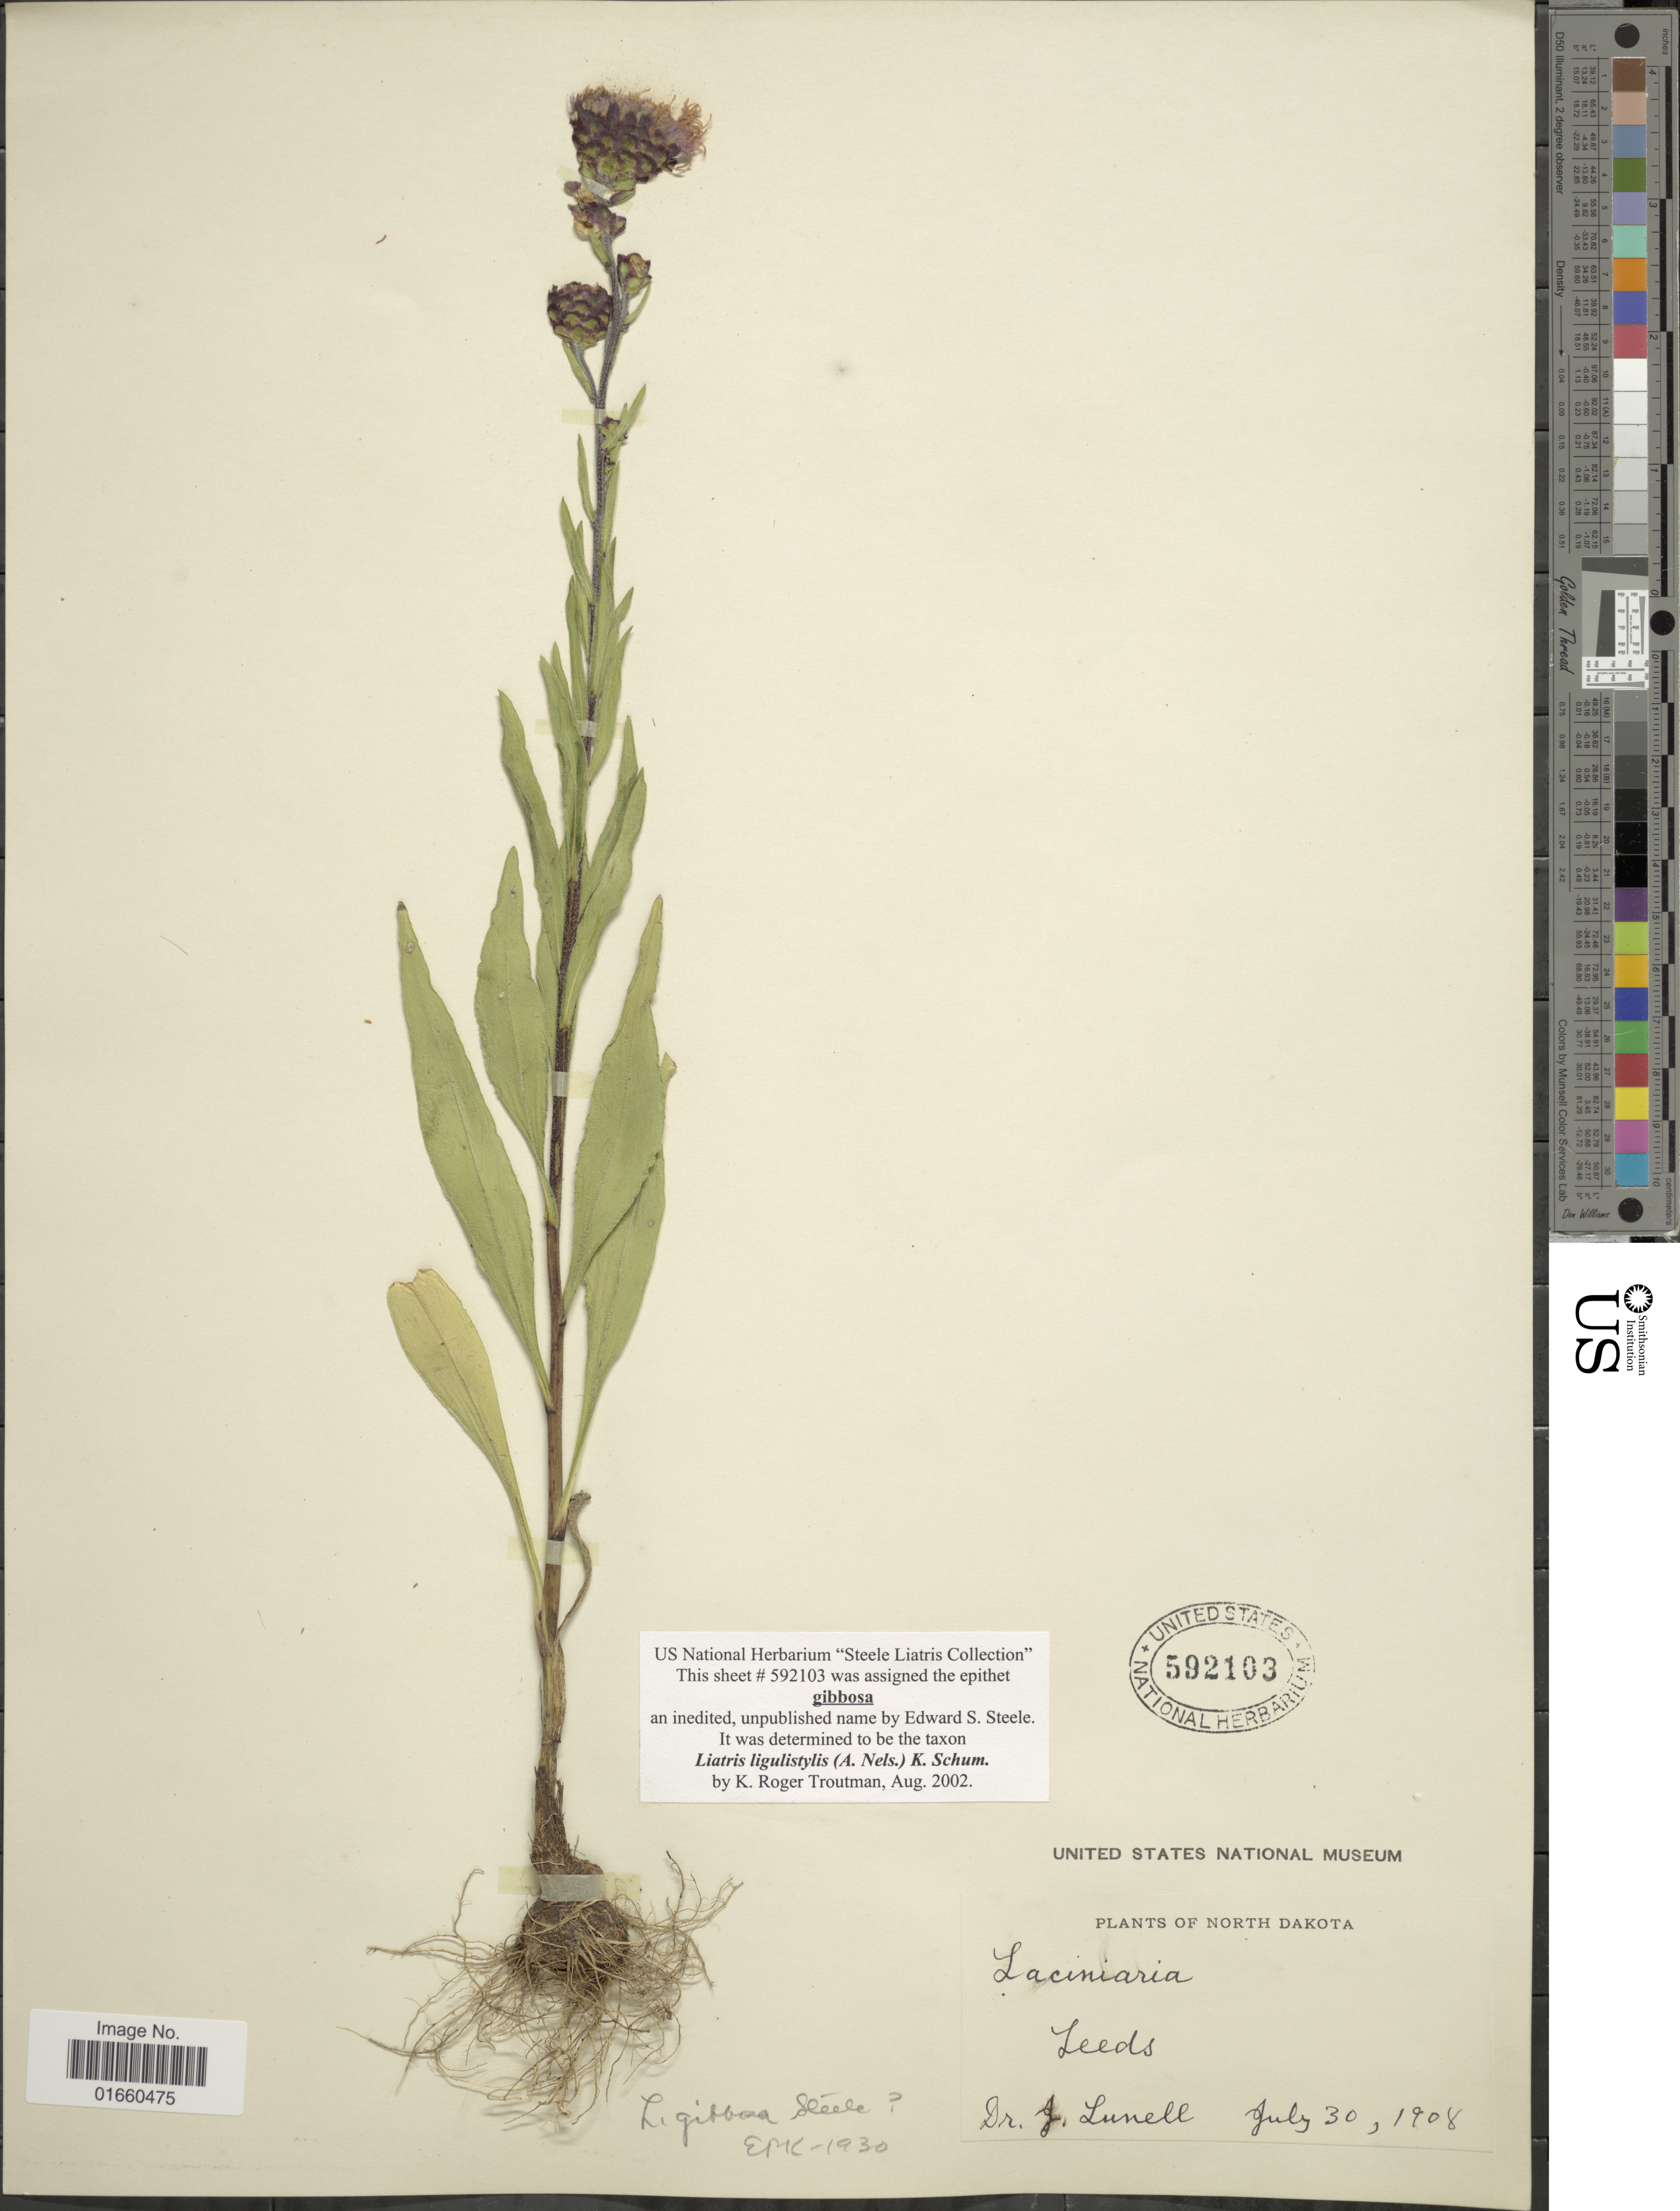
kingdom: Plantae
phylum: Tracheophyta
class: Magnoliopsida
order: Asterales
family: Asteraceae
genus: Liatris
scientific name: Liatris ligulistylis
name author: (A. Nelson) K. Schum.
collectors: J. Lunell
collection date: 1908-07-30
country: United States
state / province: North Dakota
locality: Leeds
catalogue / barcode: US 592103